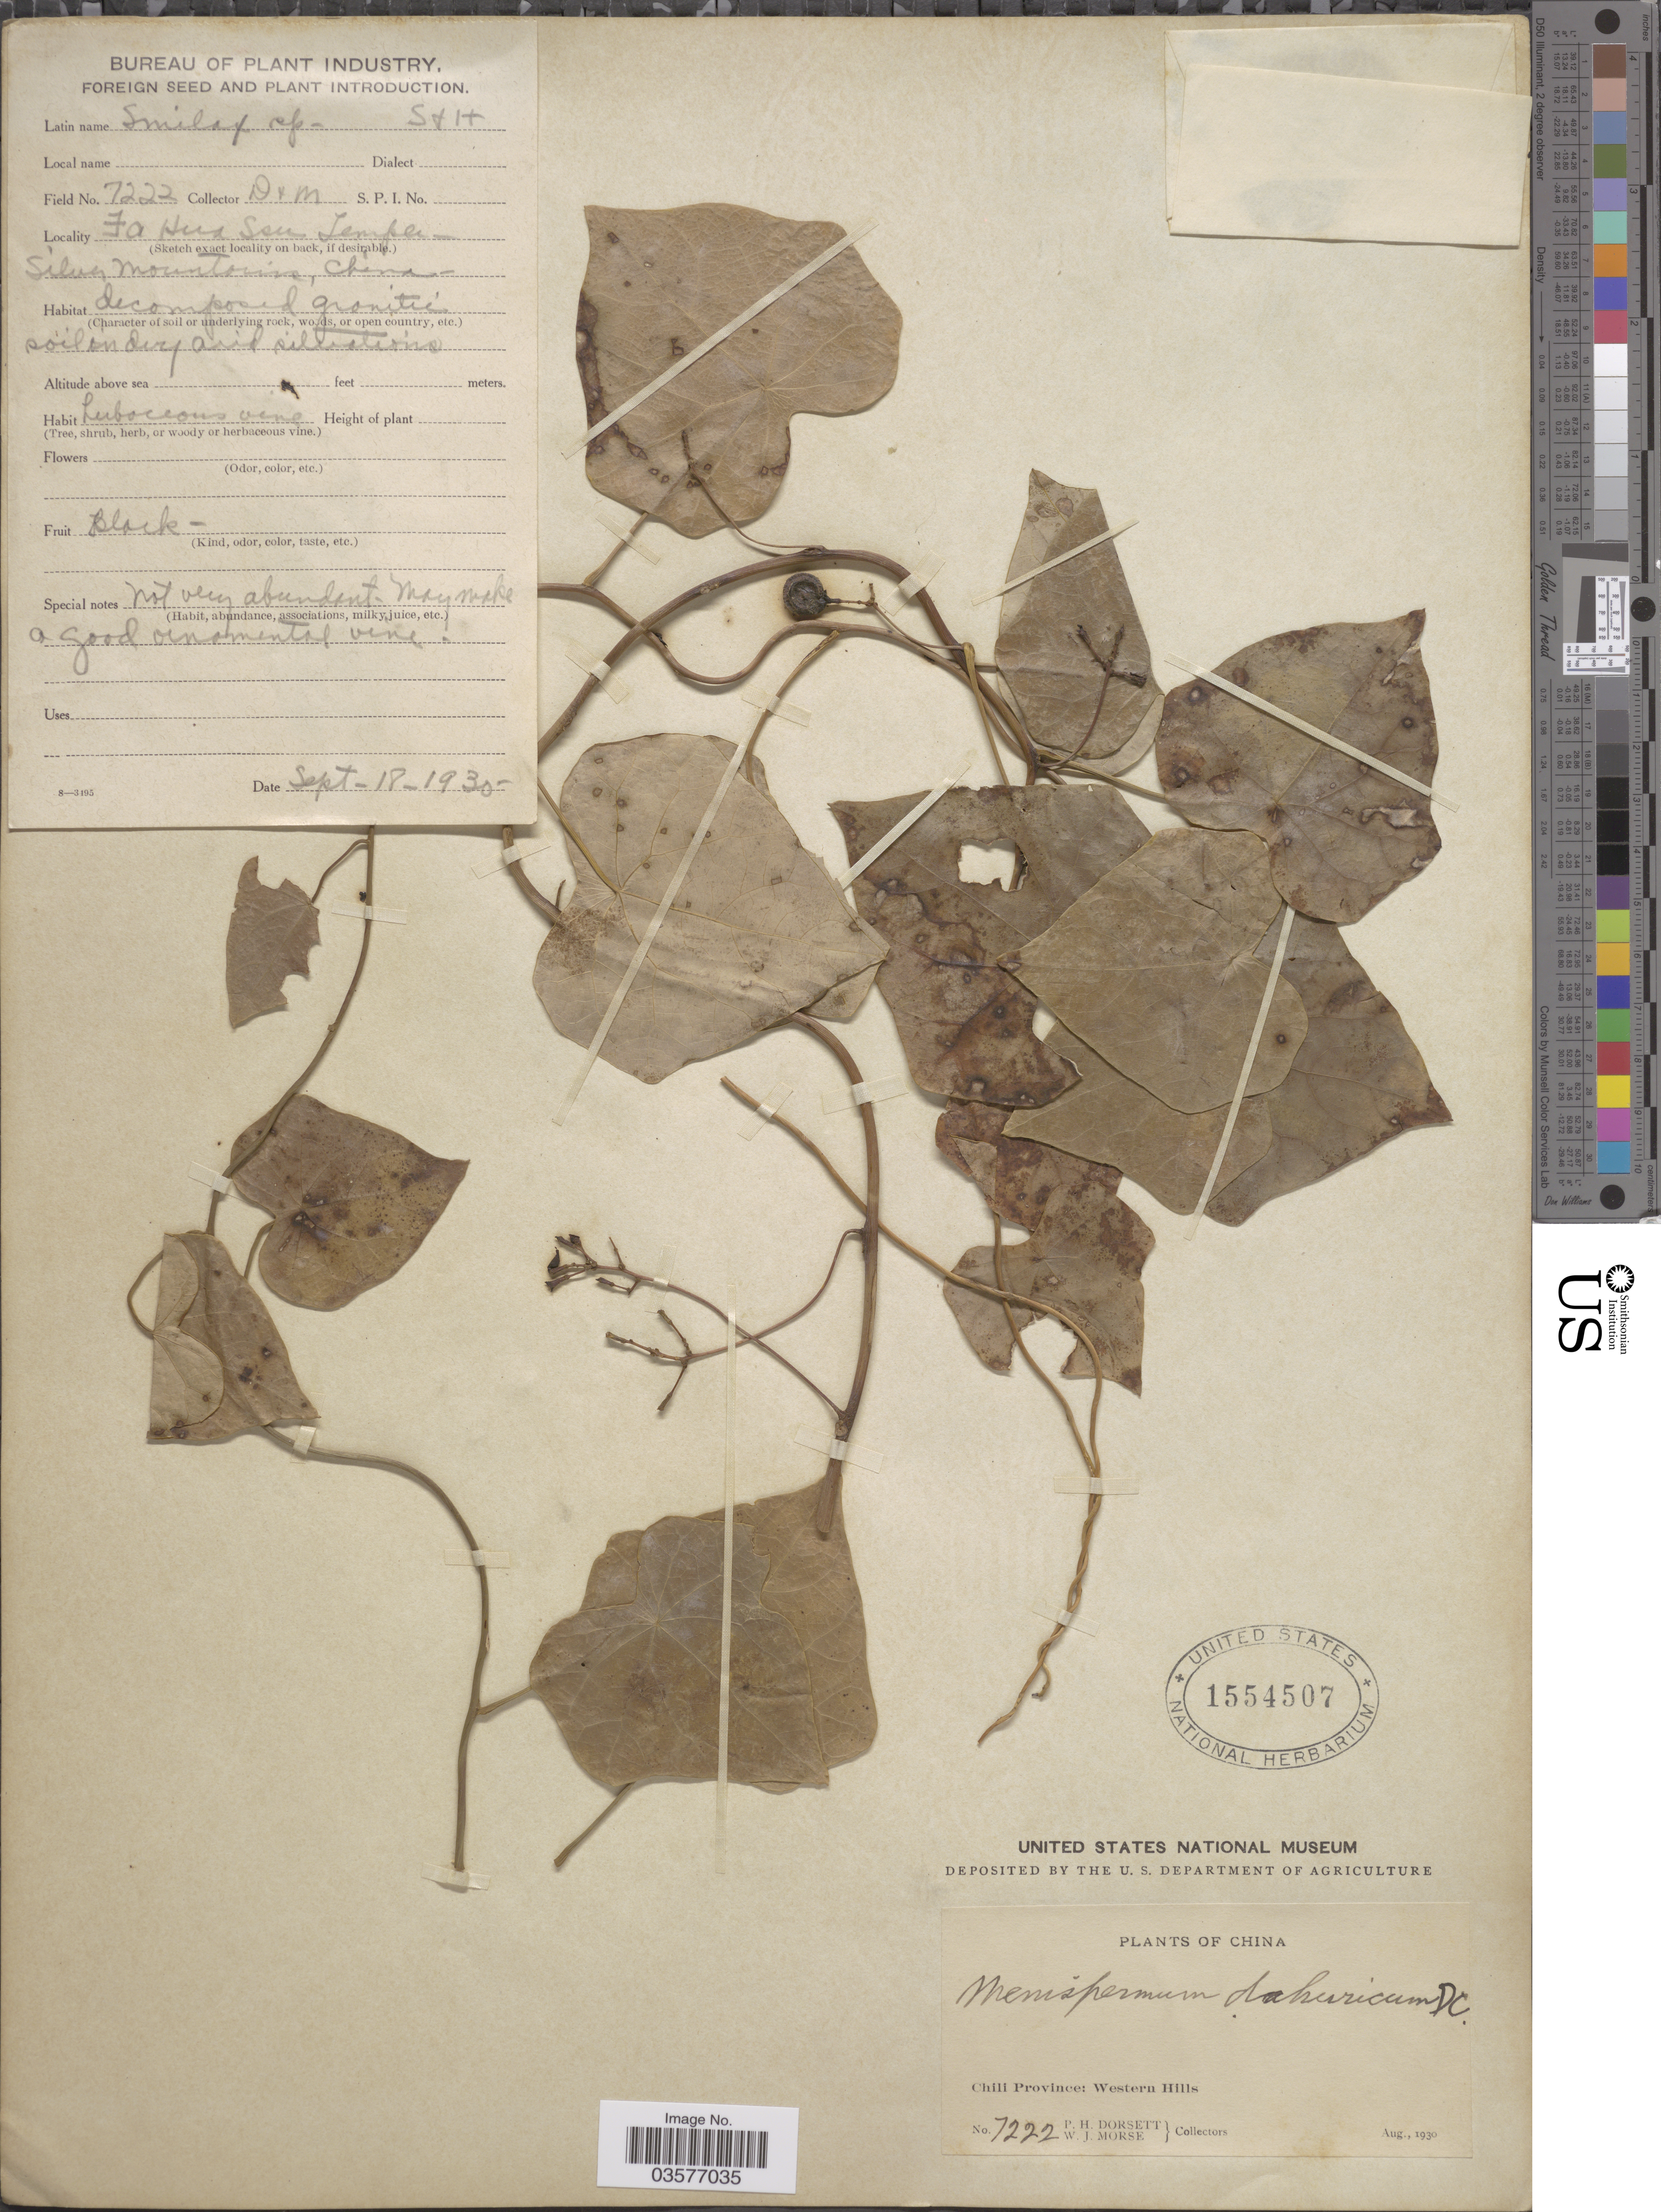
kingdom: Plantae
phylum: Tracheophyta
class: Magnoliopsida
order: Ranunculales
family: Menispermaceae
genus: Menispermum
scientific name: Menispermum dauricum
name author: DC.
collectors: P. H. Dorsett & W. J. Morse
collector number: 7222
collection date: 1930-09-18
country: China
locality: Chili Province: Western Hills. Fa Hua Ssu Temple - Silver Mountain.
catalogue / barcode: US 1554507